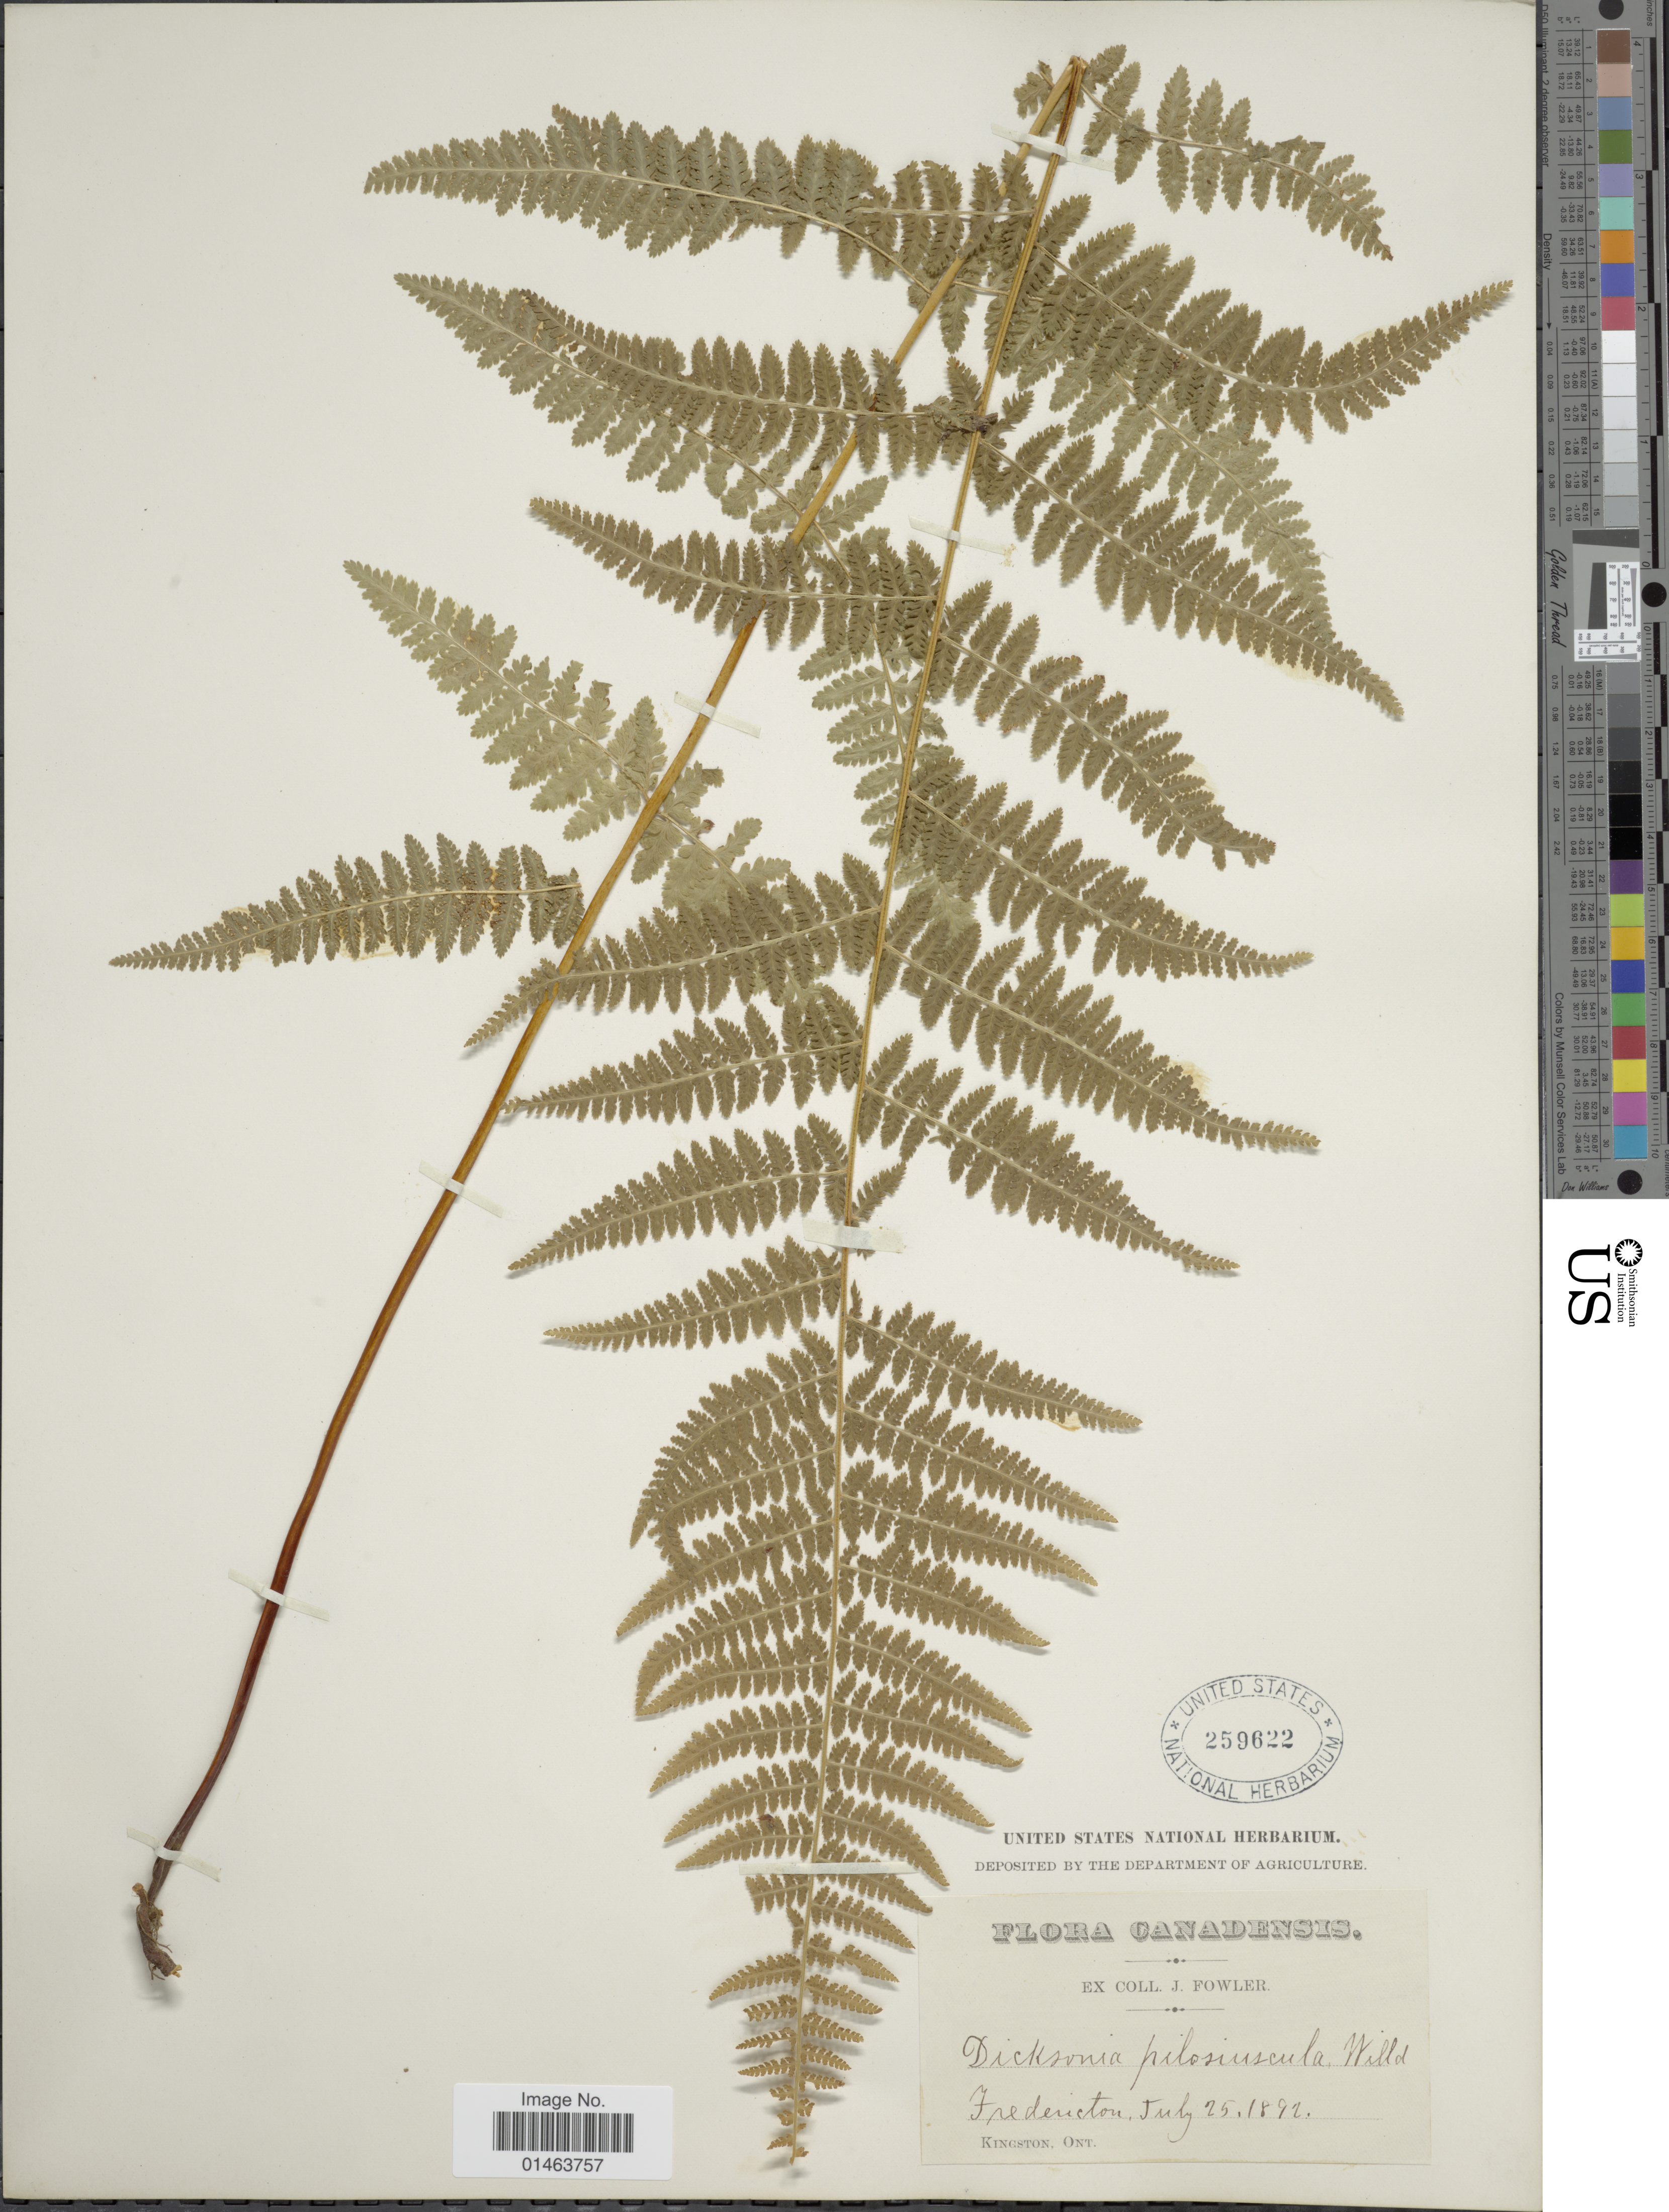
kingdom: Plantae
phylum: Tracheophyta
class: Polypodiopsida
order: Polypodiales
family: Dennstaedtiaceae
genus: Dennstaedtia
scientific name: Dennstaedtia punctilobula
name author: (Michx.) T. Moore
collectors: J. P. Fowler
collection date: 1892-07-25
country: Canada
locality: Canadensis, Fredericton.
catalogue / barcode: US 259622